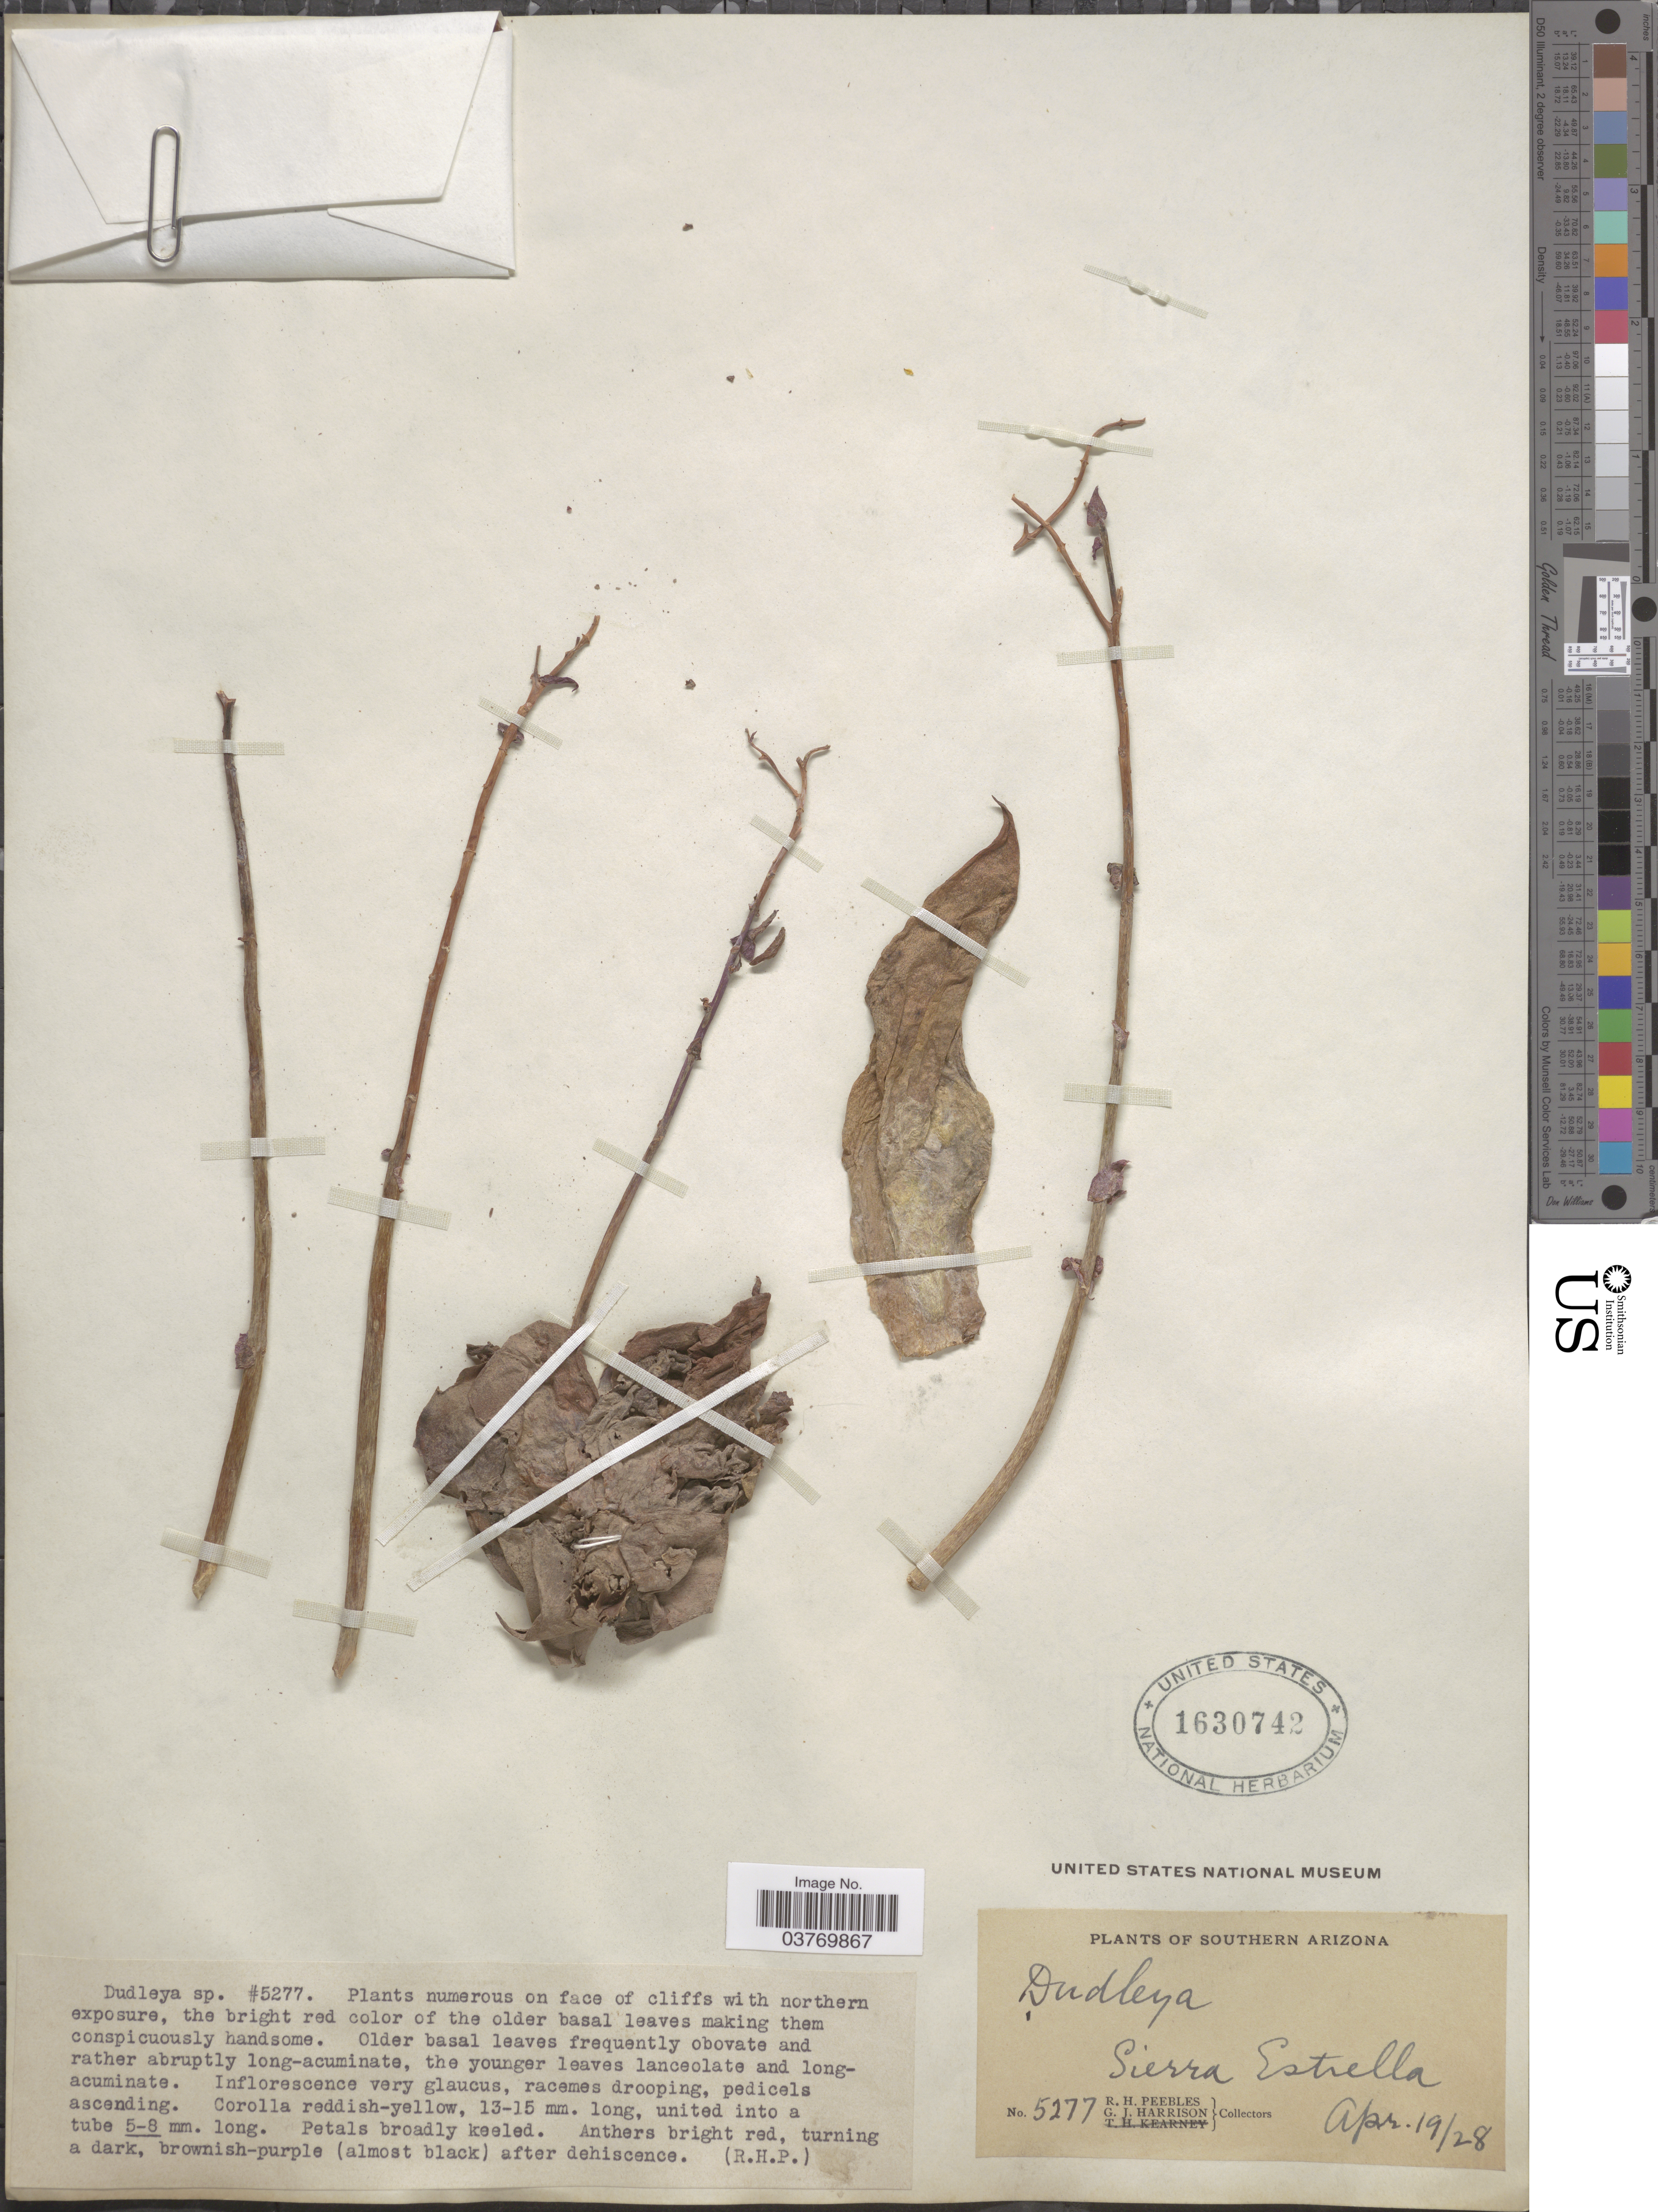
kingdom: Plantae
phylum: Tracheophyta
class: Magnoliopsida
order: Saxifragales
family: Crassulaceae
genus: Dudleya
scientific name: Dudleya sp.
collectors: R. H. Peebles & G. J. Harrison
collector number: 5277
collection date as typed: Transcribed d/m/y: 19/4/28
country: United States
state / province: Arizona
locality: Southern Arizona. Sierra Estralla.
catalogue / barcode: US 1630742